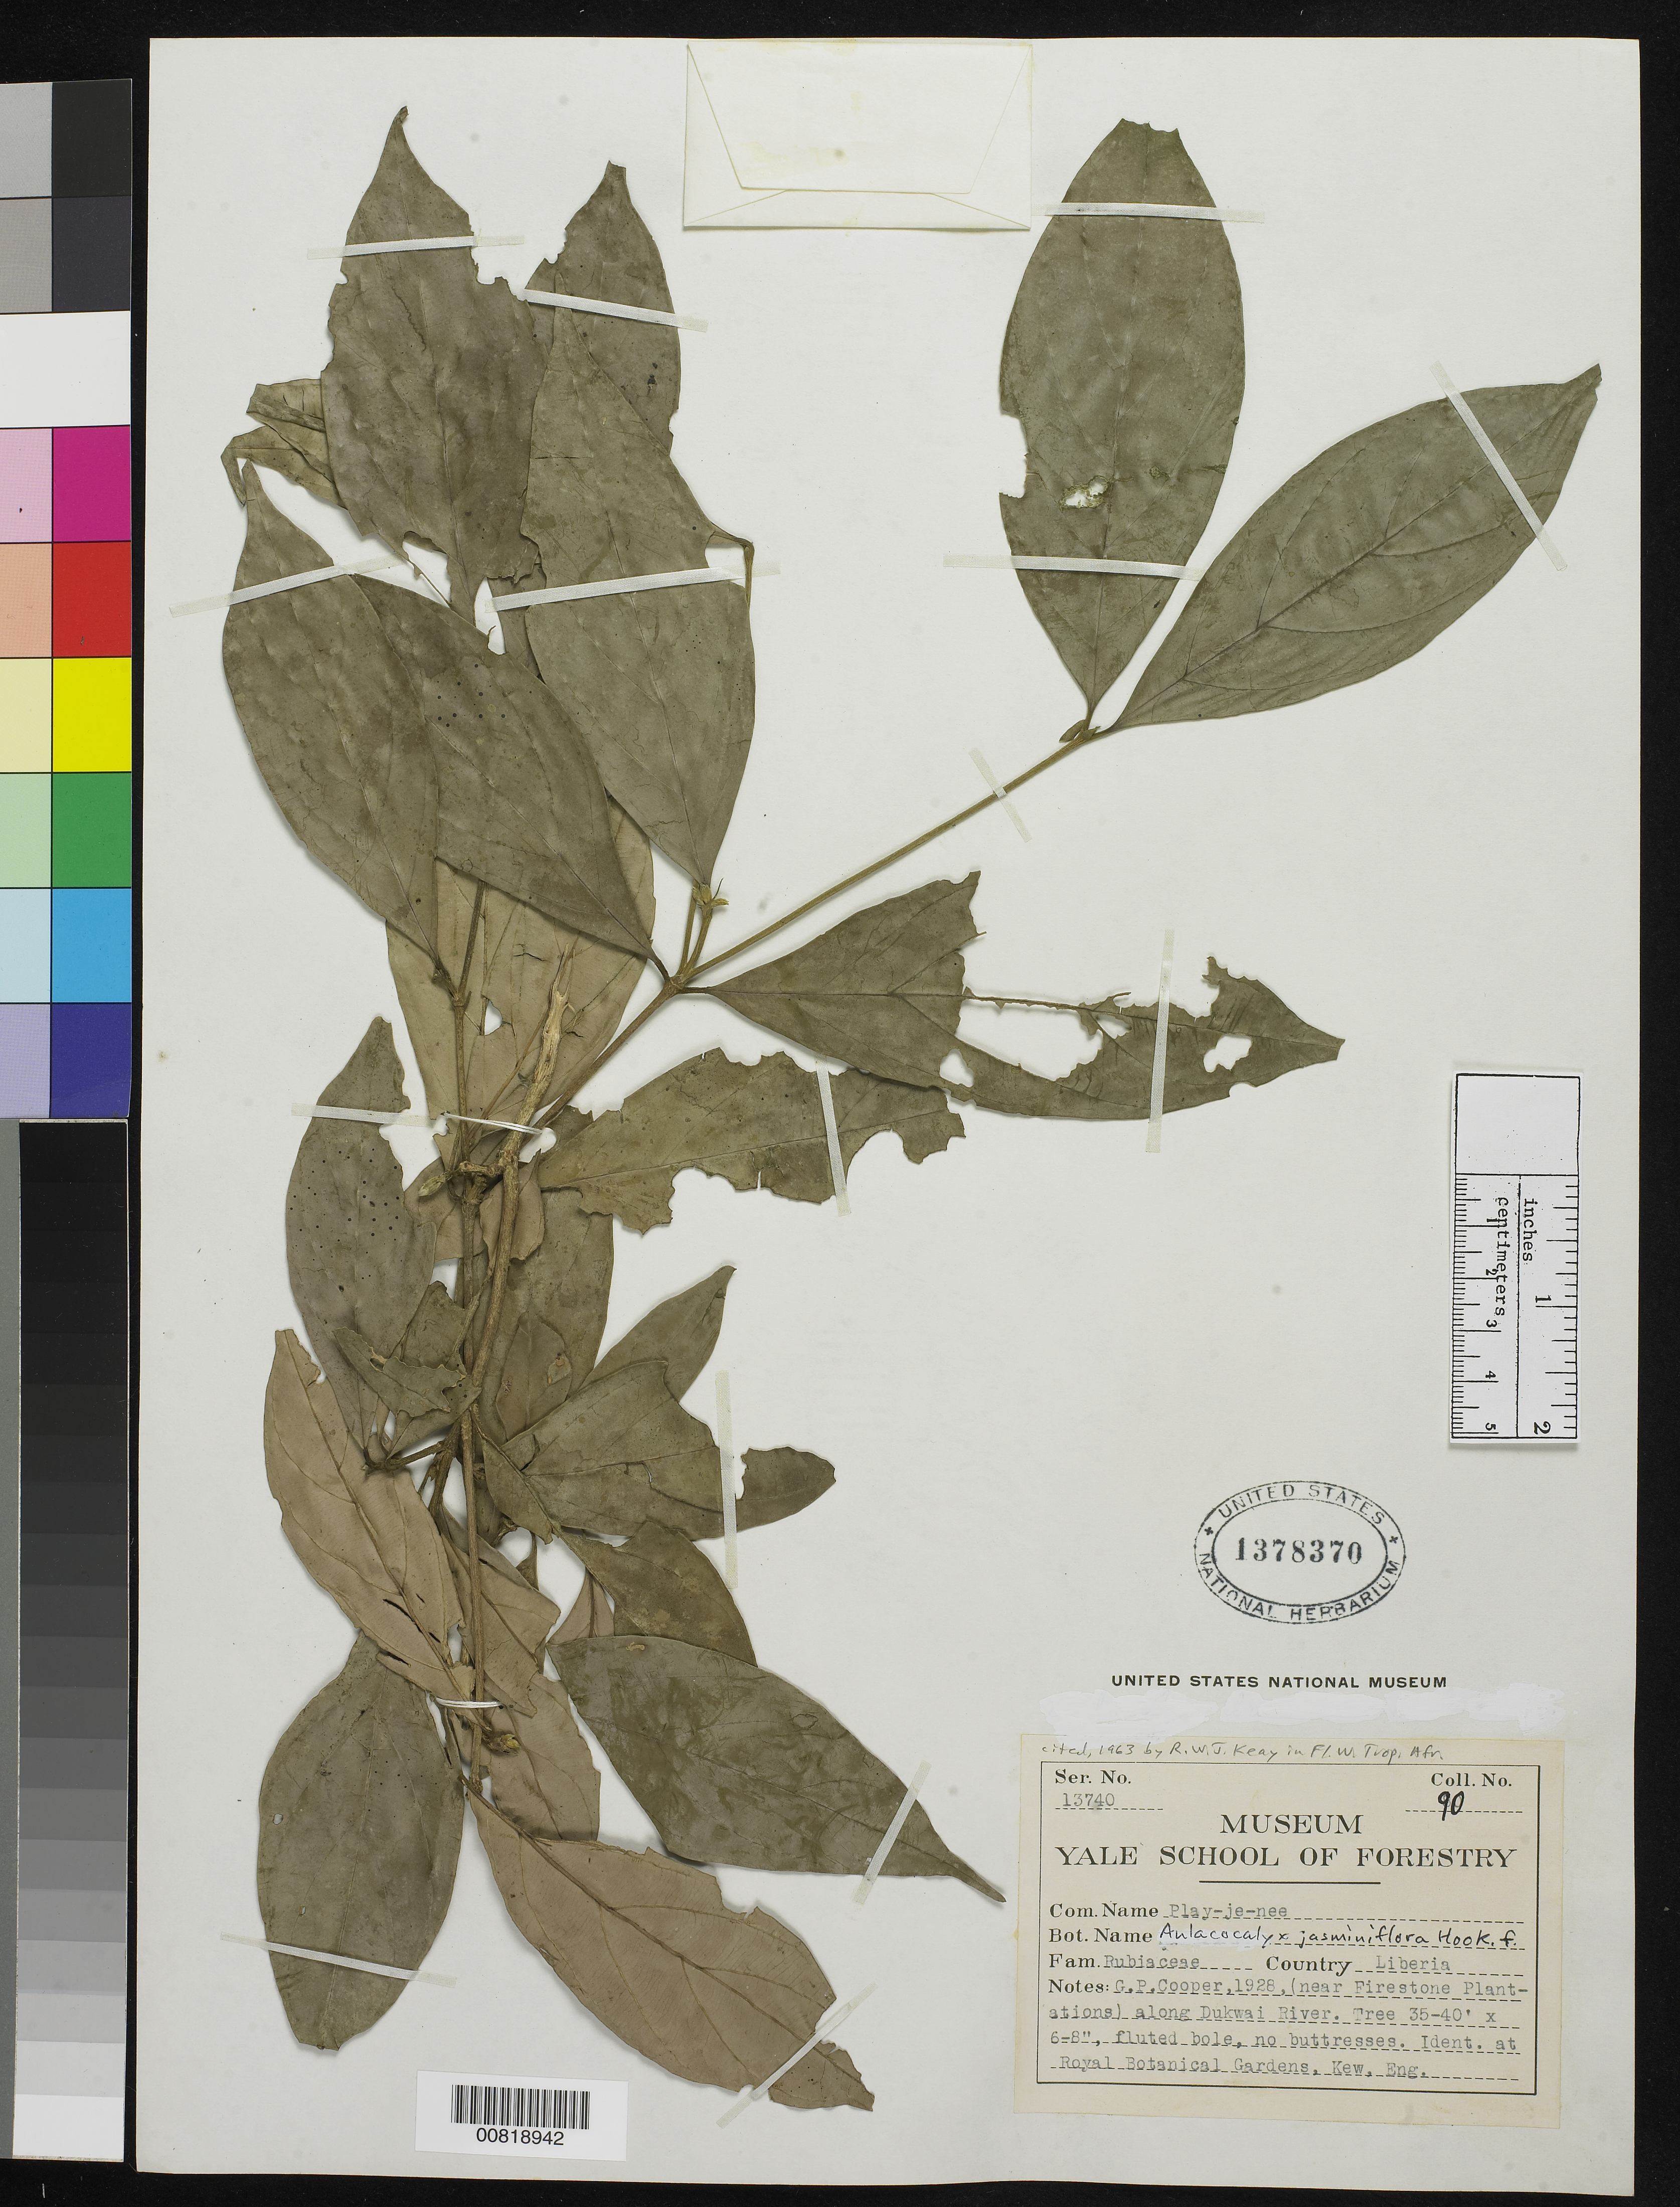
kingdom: Plantae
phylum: Tracheophyta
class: Magnoliopsida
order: Gentianales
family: Rubiaceae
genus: Aulacocalyx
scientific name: Aulacocalyx jasminiflora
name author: Hook. f.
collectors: G. Cooper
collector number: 90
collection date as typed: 1928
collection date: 1928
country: Liberia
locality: (near Firestone Plantations) along Dukwai River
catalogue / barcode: US 1378370